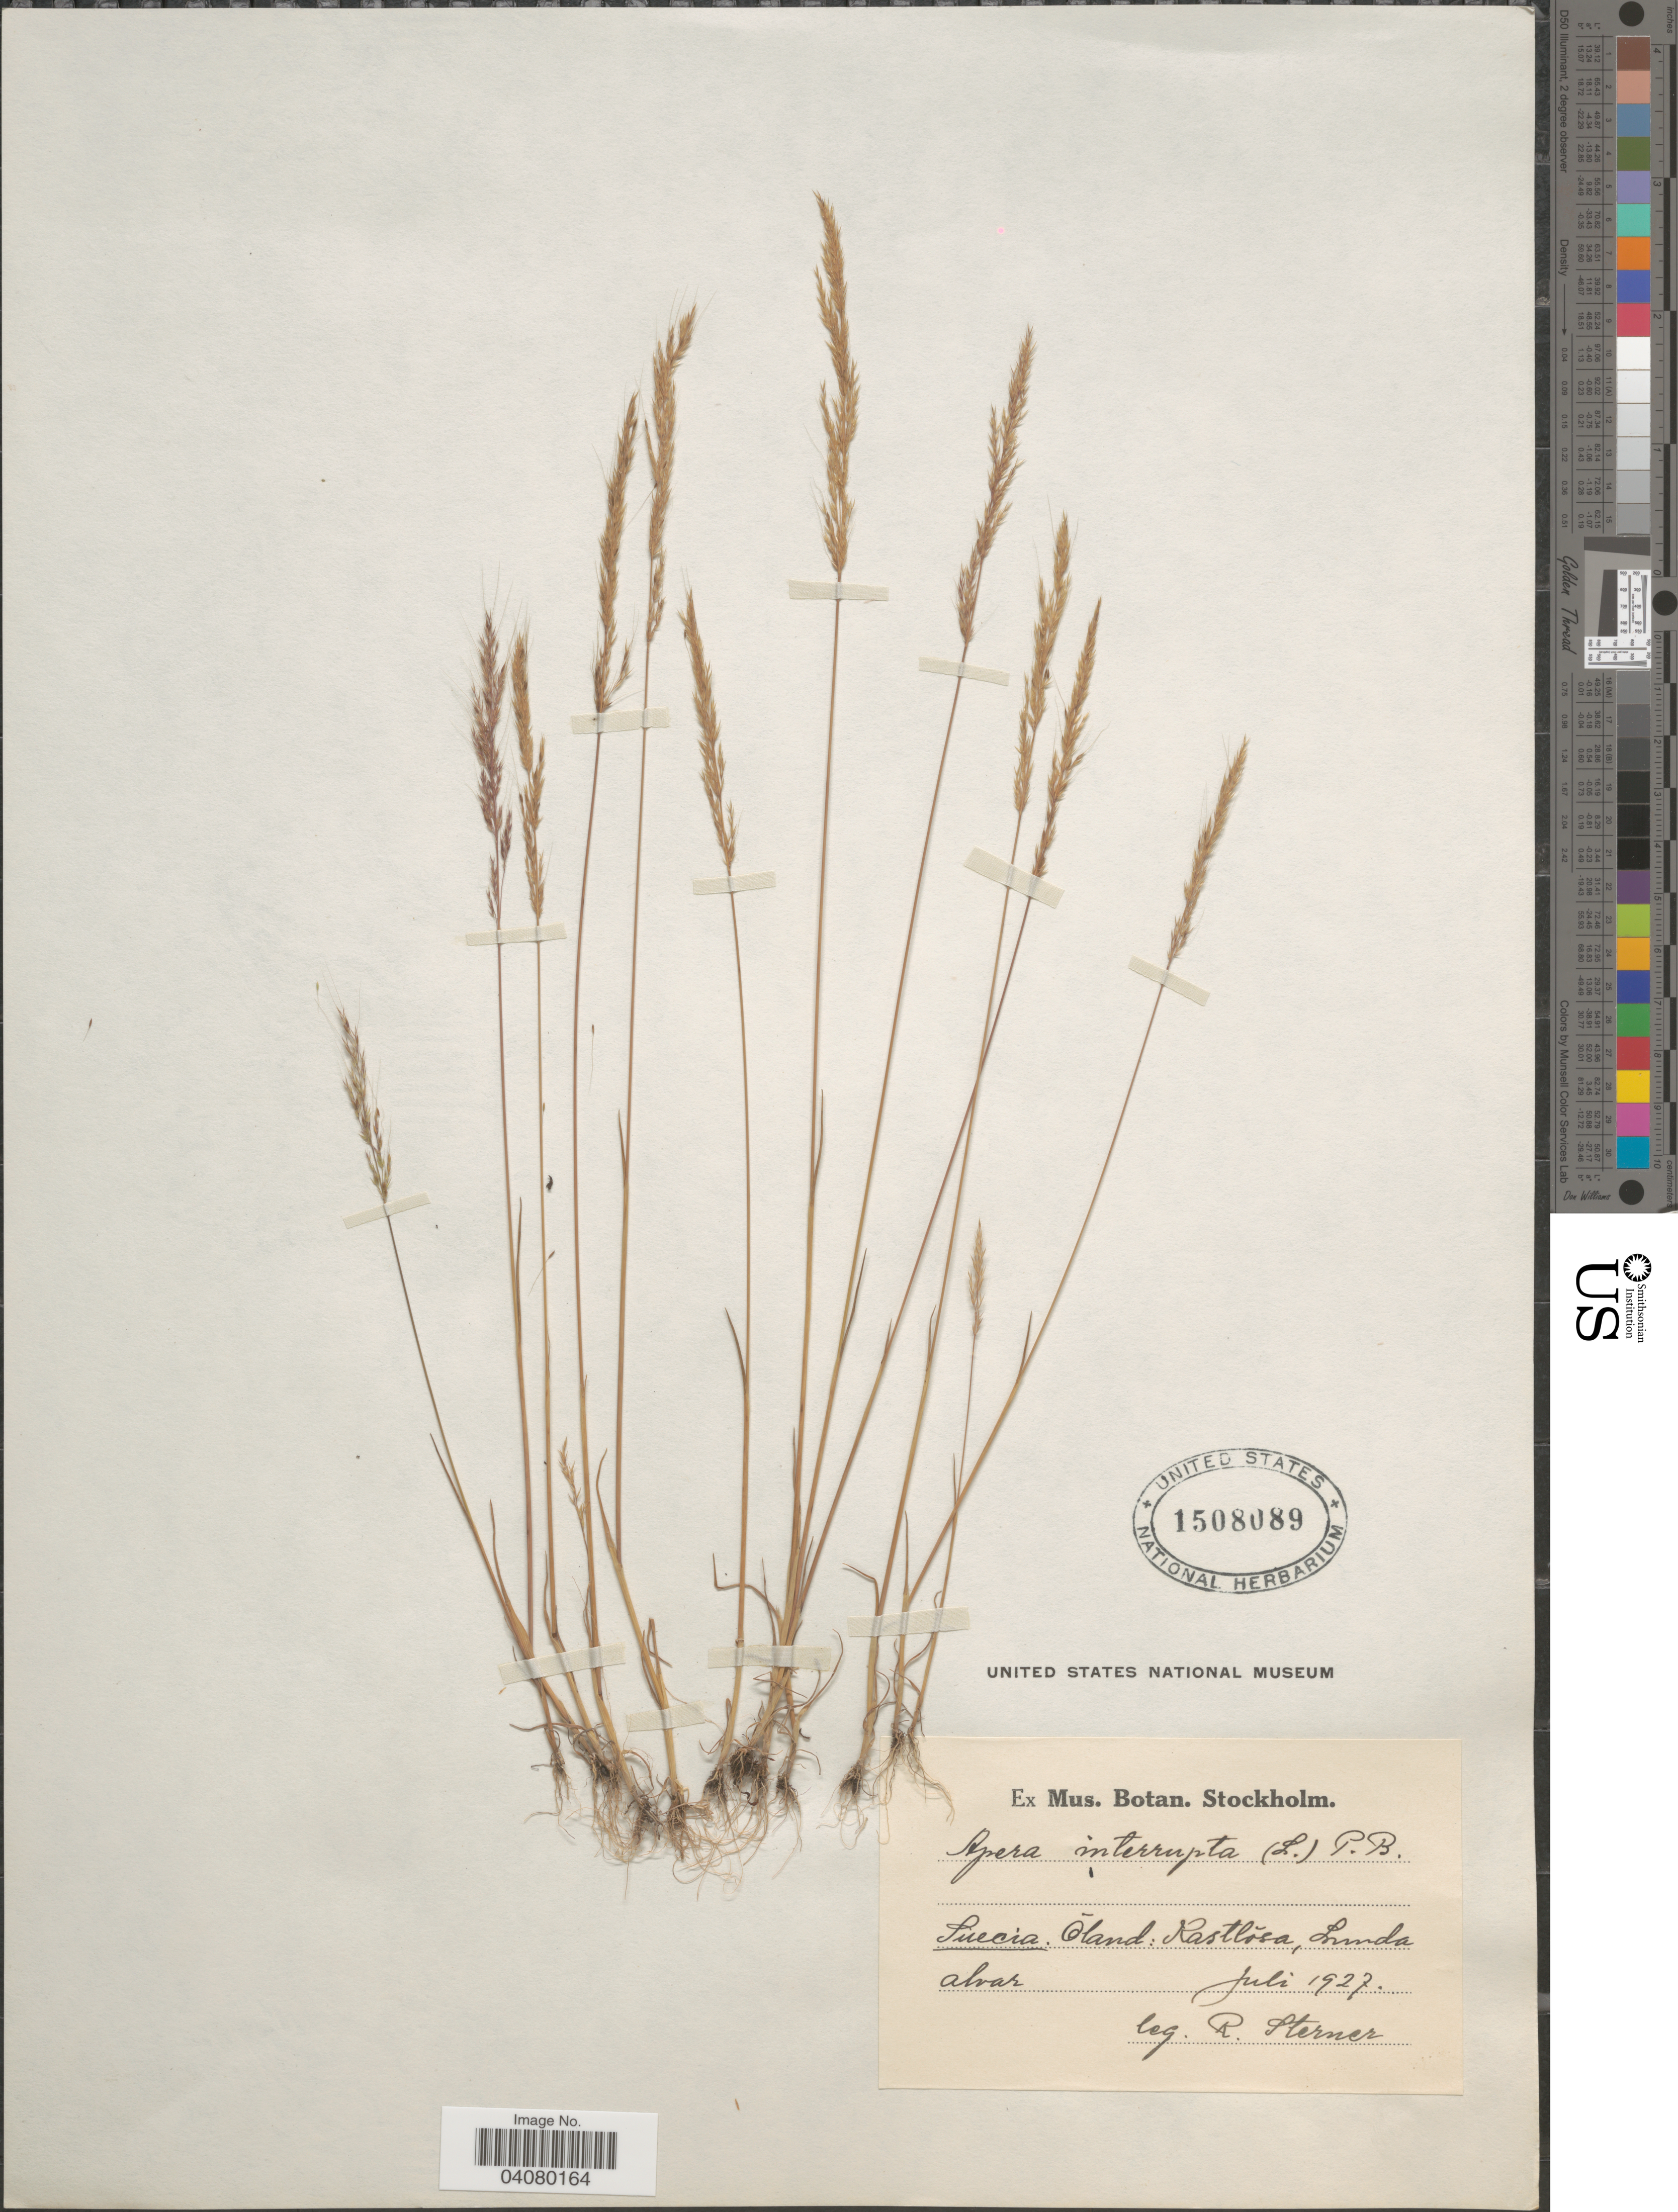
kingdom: Plantae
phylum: Tracheophyta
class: Liliopsida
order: Poales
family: Poaceae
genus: Apera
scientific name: Apera interrupta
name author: (L.) P. Beauv.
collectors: R. Sterner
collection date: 1927-07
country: Sweden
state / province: Kalmar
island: Oland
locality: Suecia. Öland: Kastlösa, Lunda alvar.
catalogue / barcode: US 1508089